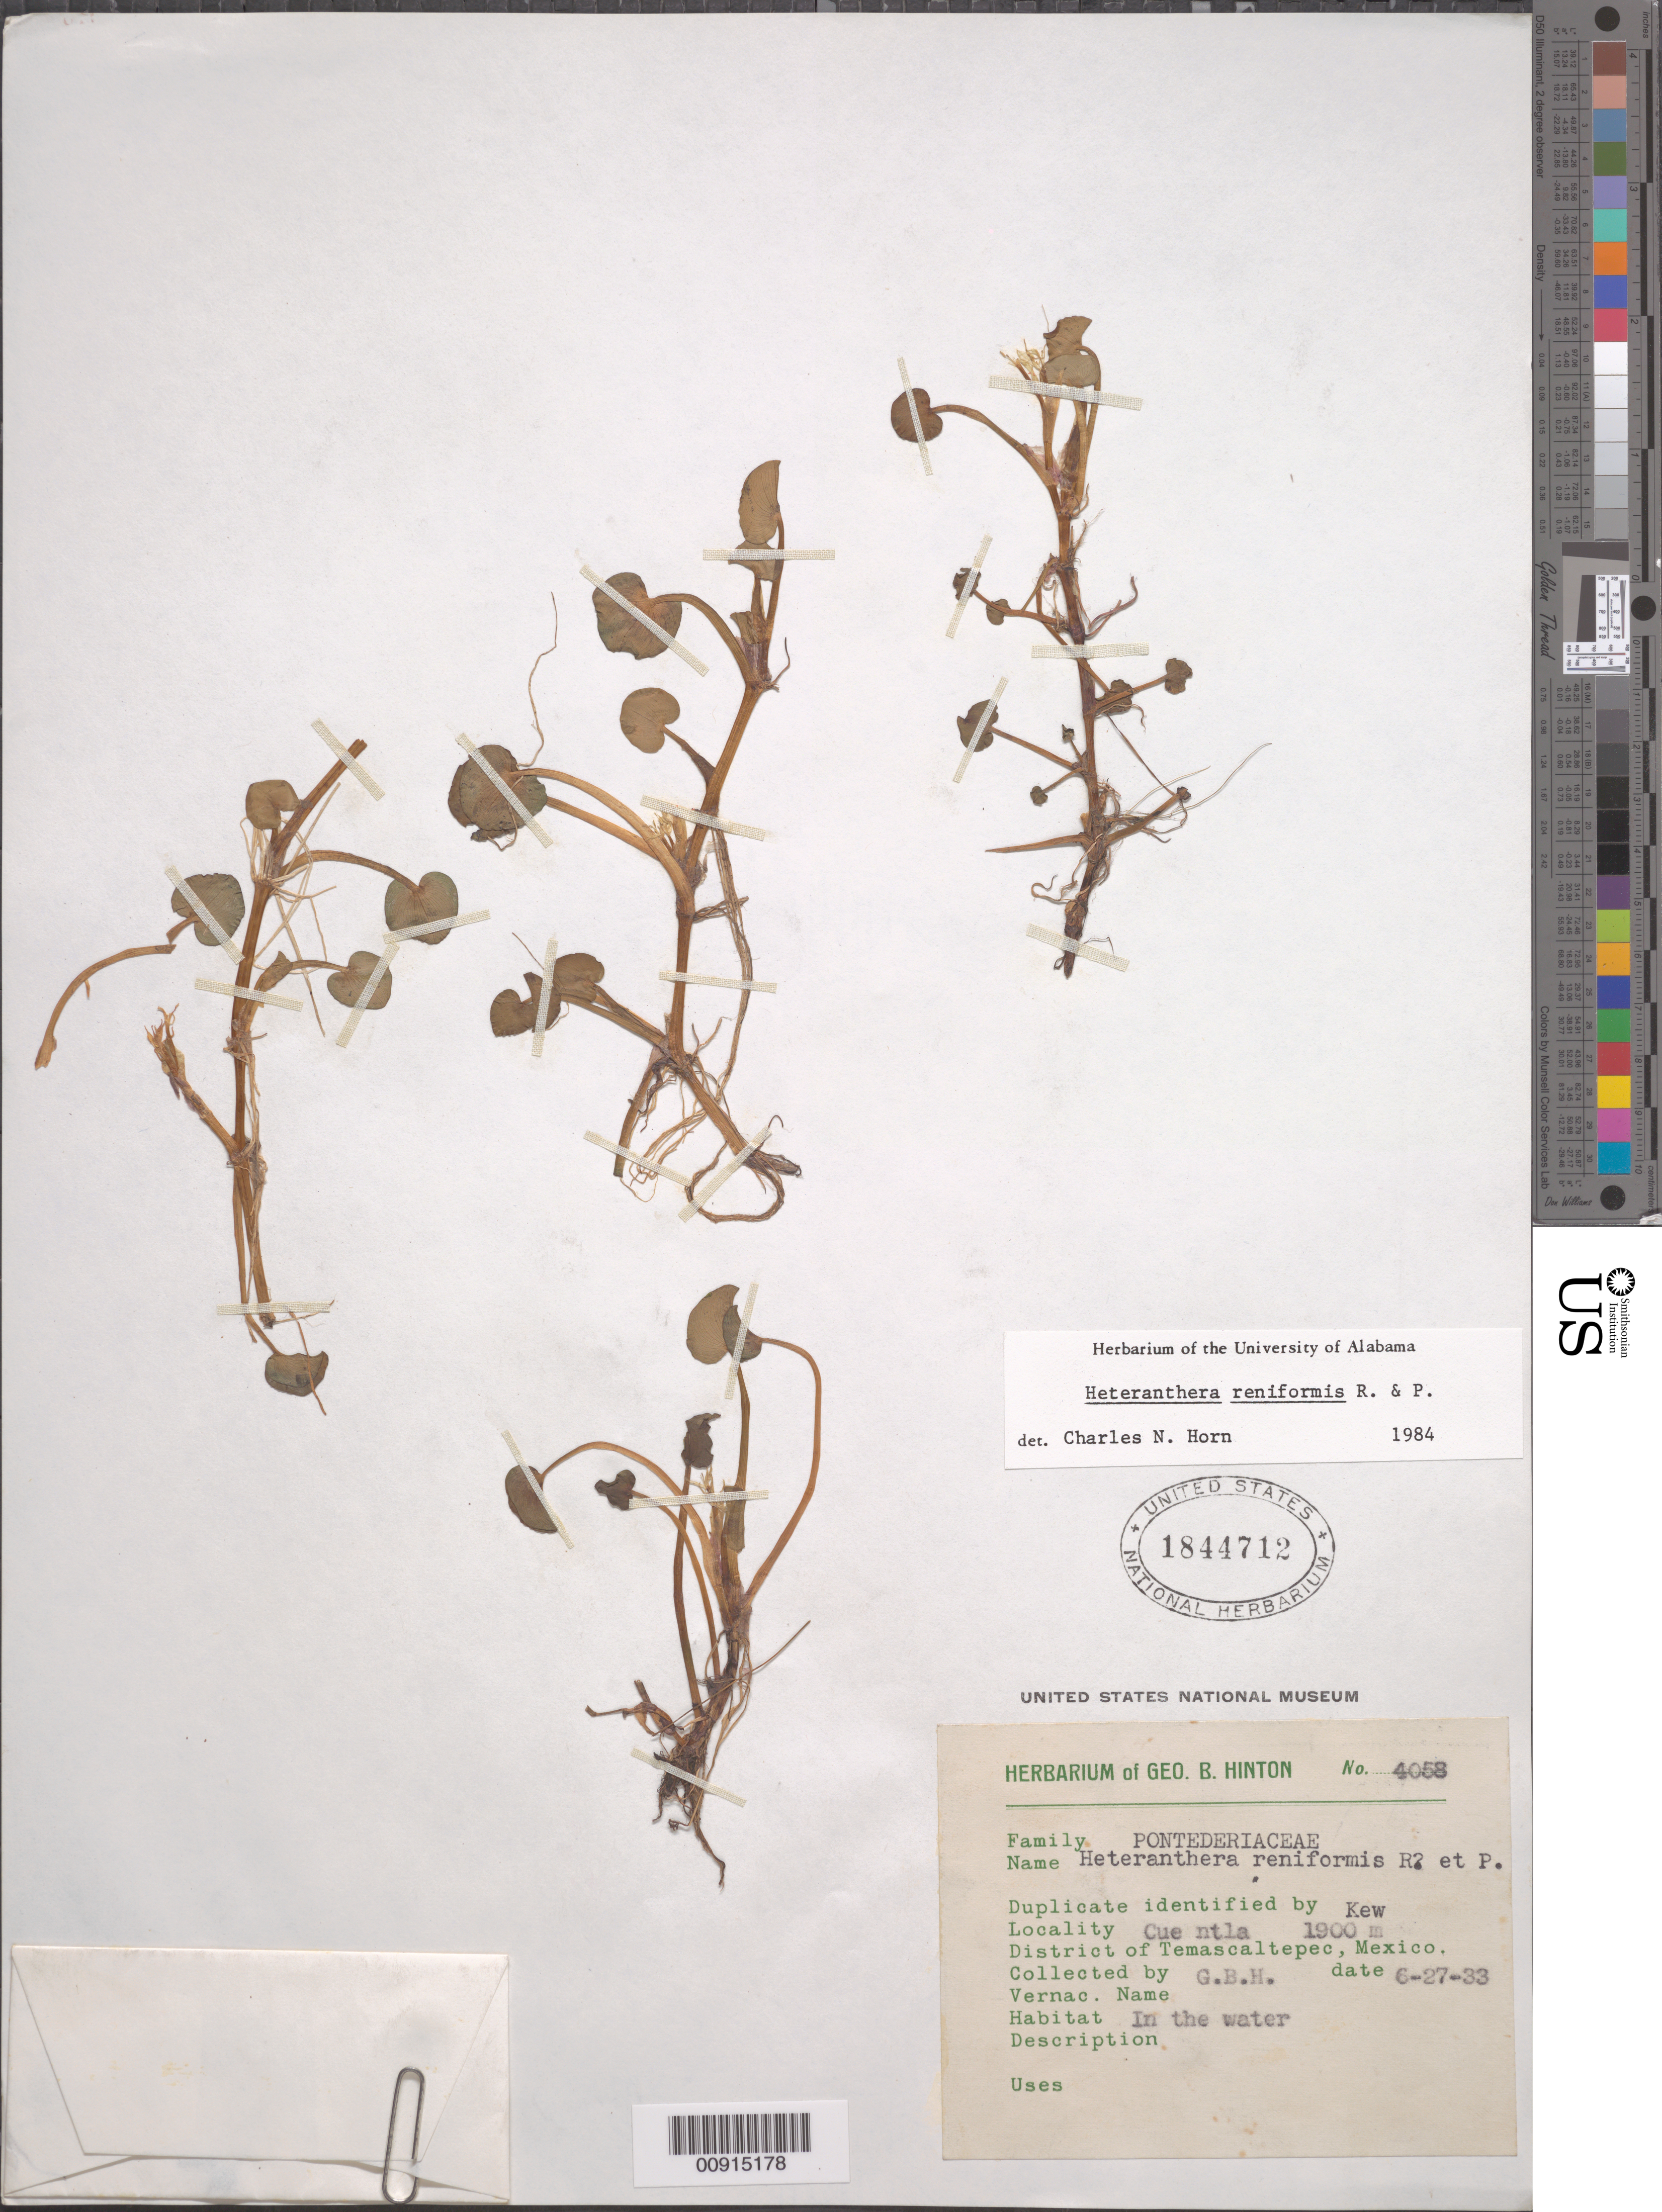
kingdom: Plantae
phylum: Tracheophyta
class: Liliopsida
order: Commelinales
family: Pontederiaceae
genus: Heteranthera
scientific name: Heteranthera reniformis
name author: Ruiz & Pav.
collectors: G. B. Hinton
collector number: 4058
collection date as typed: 27 Jun 1933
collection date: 1933-06-27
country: Mexico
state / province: México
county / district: Temascaltepec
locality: Cuentla, District of Temascaltepec, State of México.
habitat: In the water.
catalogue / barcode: US 1844712